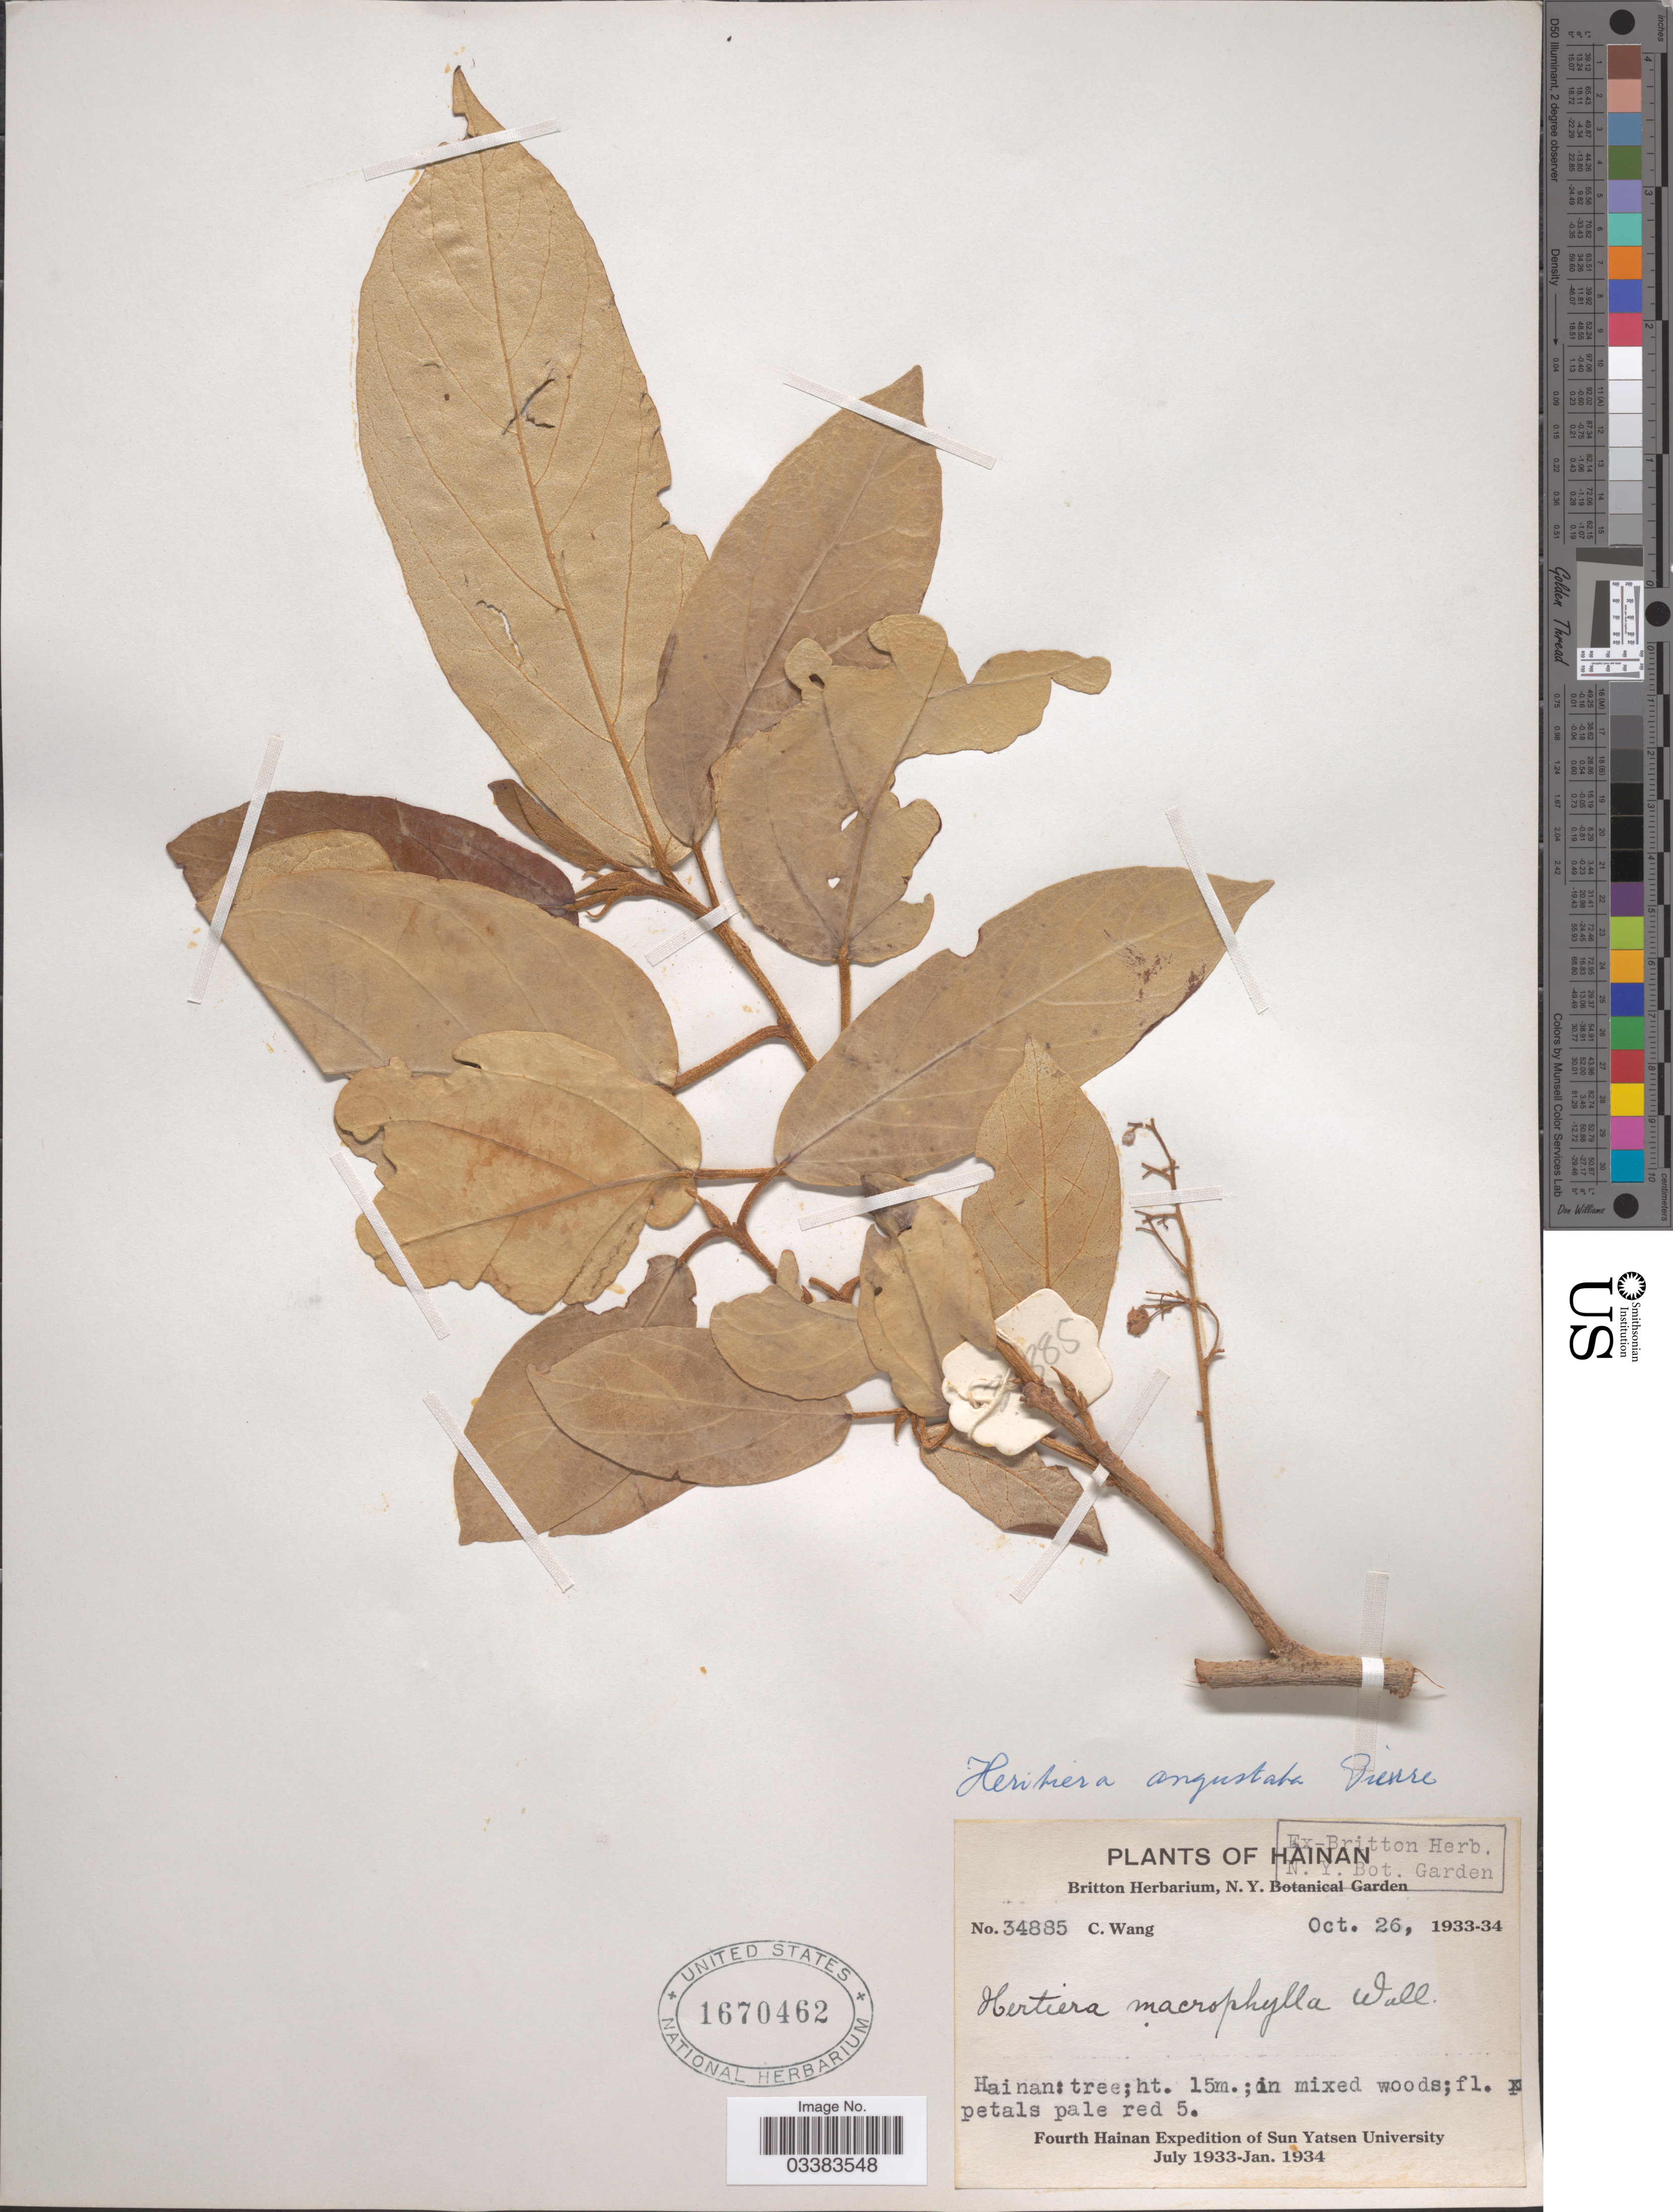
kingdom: Plantae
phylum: Tracheophyta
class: Magnoliopsida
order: Malvales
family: Malvaceae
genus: Heritiera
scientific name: Heritiera angustata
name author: Pierre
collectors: C. Wang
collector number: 34885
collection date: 1933-10-26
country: China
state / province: Hainan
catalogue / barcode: US 1670462